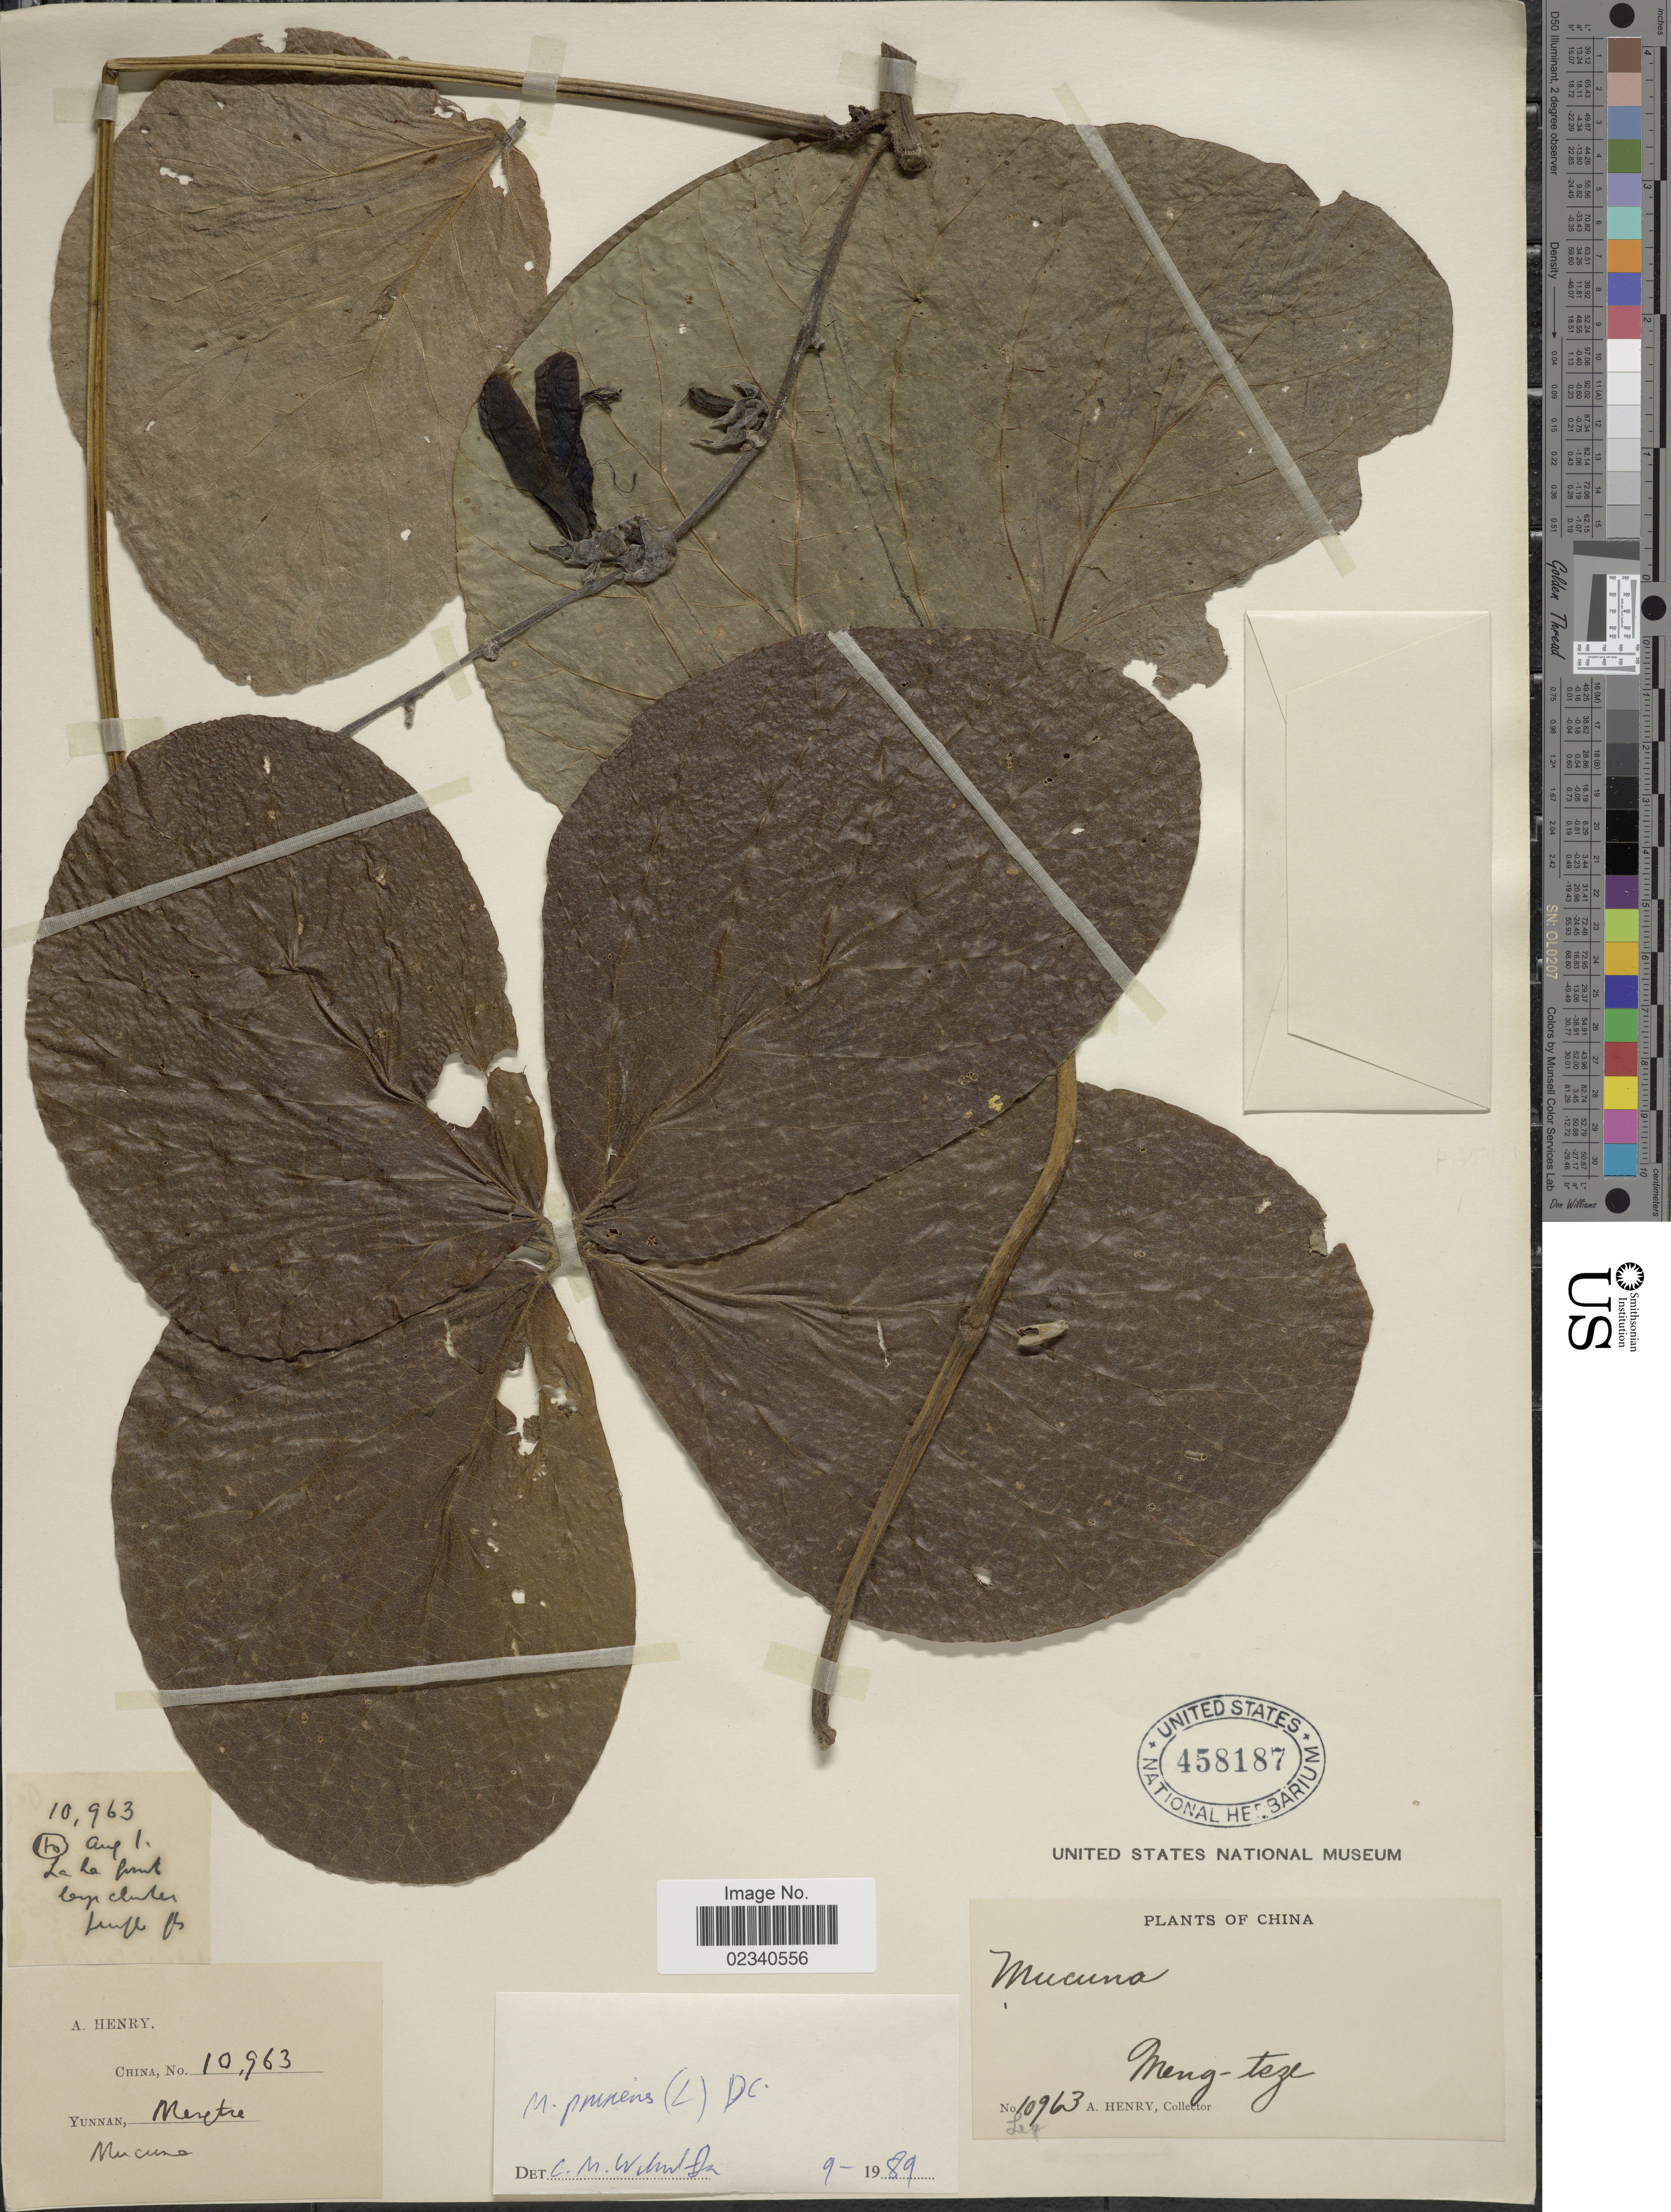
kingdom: Plantae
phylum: Tracheophyta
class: Magnoliopsida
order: Fabales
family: Fabaceae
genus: Mucuna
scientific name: Mucuna pruriens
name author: (L.) DC.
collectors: A. Henry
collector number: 10963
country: China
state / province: Yunnan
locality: Meng-tsze. La he. Ho.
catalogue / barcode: US 458187